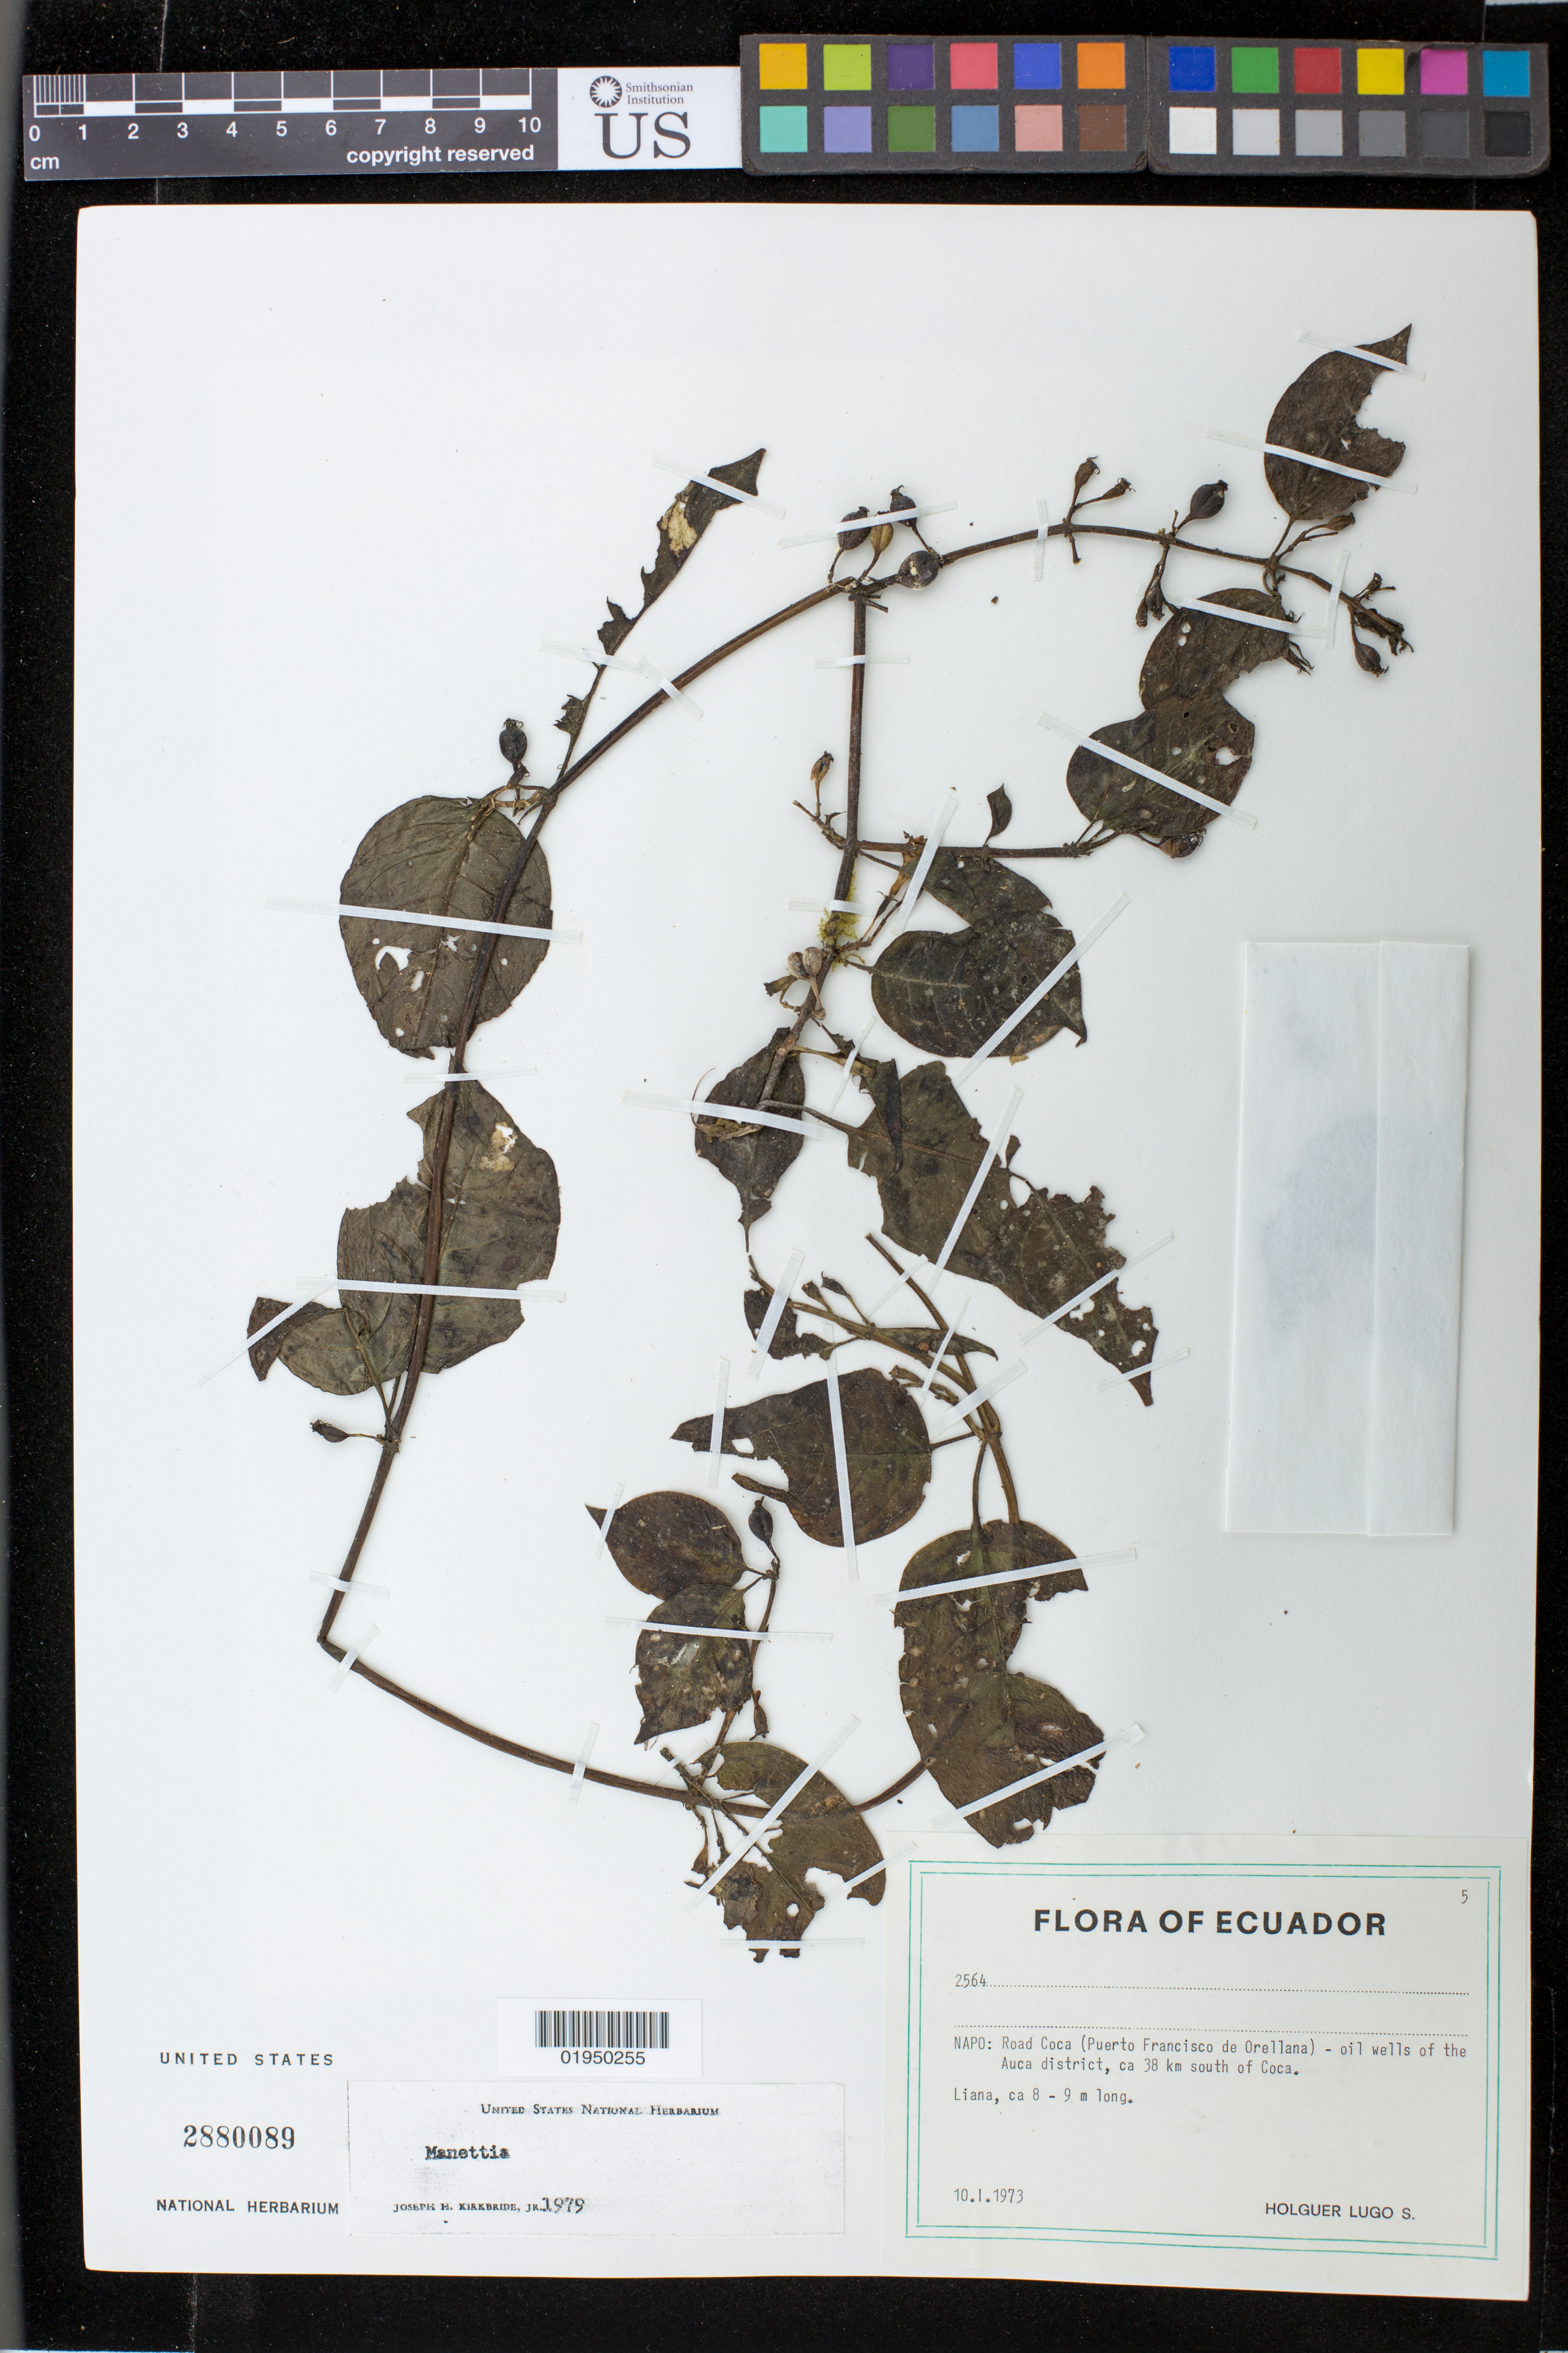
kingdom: Plantae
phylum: Tracheophyta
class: Magnoliopsida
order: Gentianales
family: Rubiaceae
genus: Manettia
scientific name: Manettia sp.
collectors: H. Lugo S.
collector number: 2564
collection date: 1973-01-10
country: Ecuador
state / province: Napo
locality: Road Coca (Puerto Francisco de Orellana) - oil wells of the Auca district, ca 38 km south of Coca.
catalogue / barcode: US 2880089